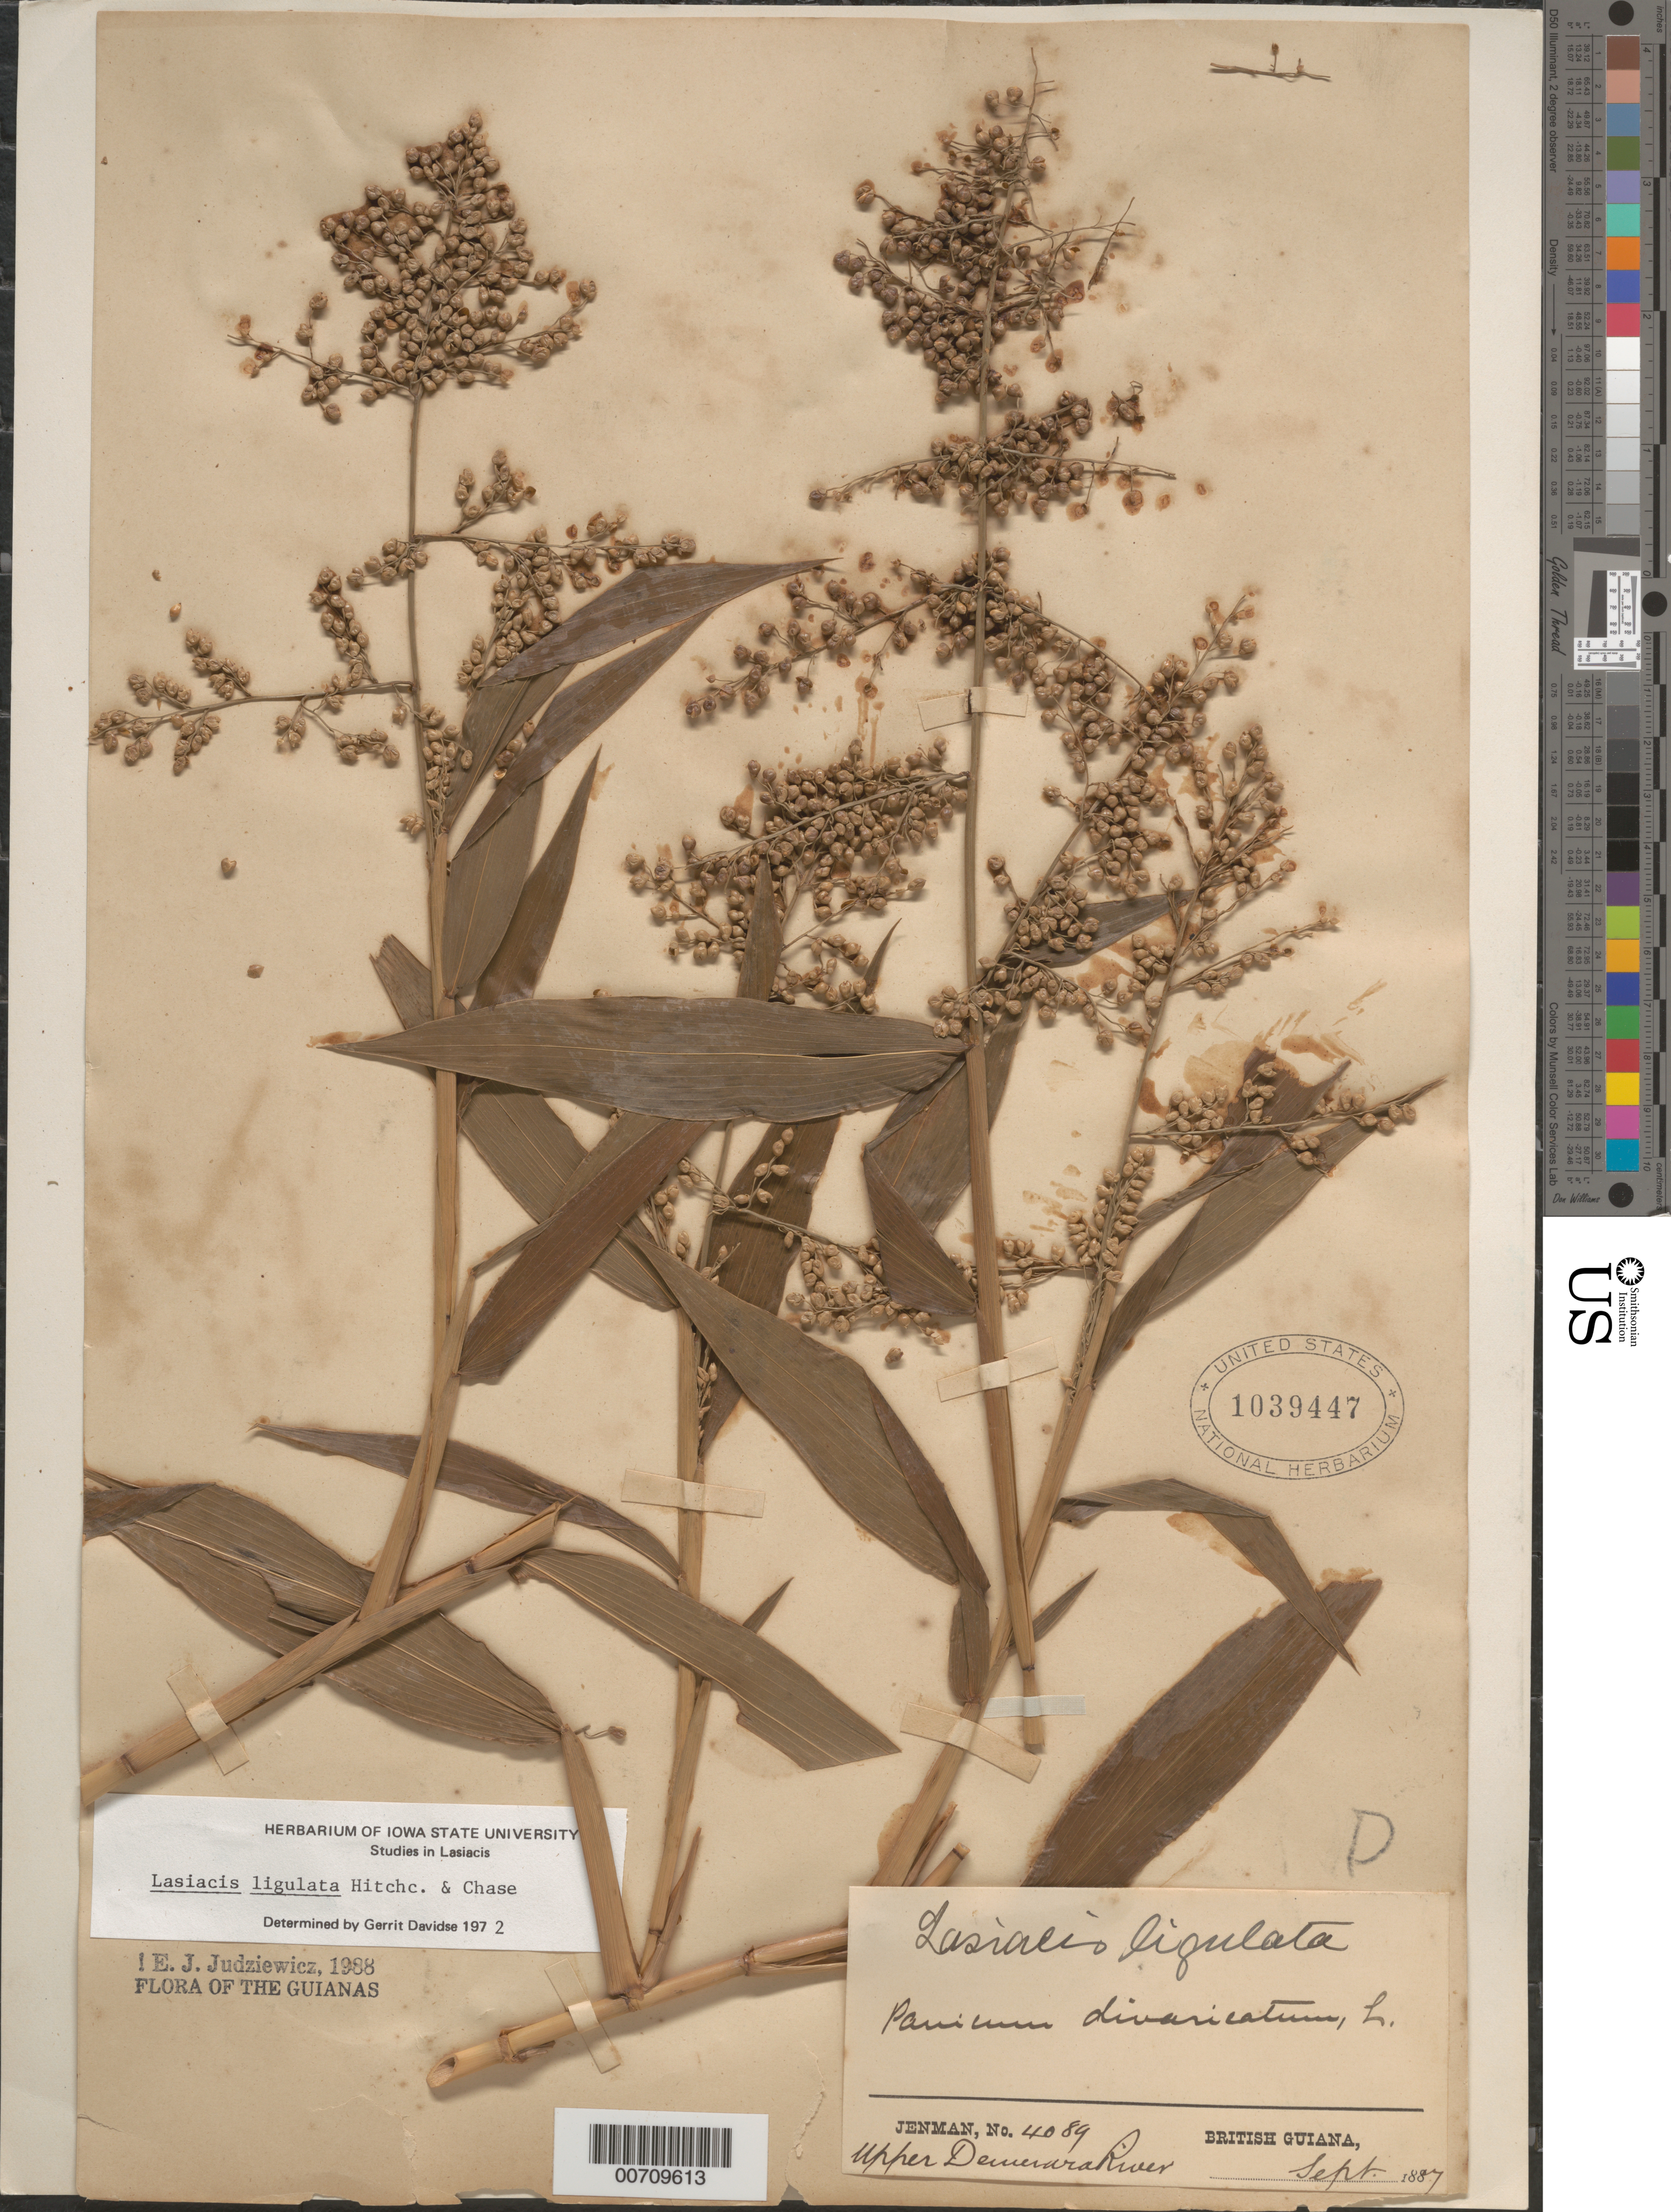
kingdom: Plantae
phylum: Tracheophyta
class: Liliopsida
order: Poales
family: Poaceae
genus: Lasiacis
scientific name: Lasiacis ligulata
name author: Hitchc. & Chase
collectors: -. Jenman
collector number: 4089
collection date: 1887-09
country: Guyana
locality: The Guianas. British Guiana. Upper Demerara River.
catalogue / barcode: US 1039447